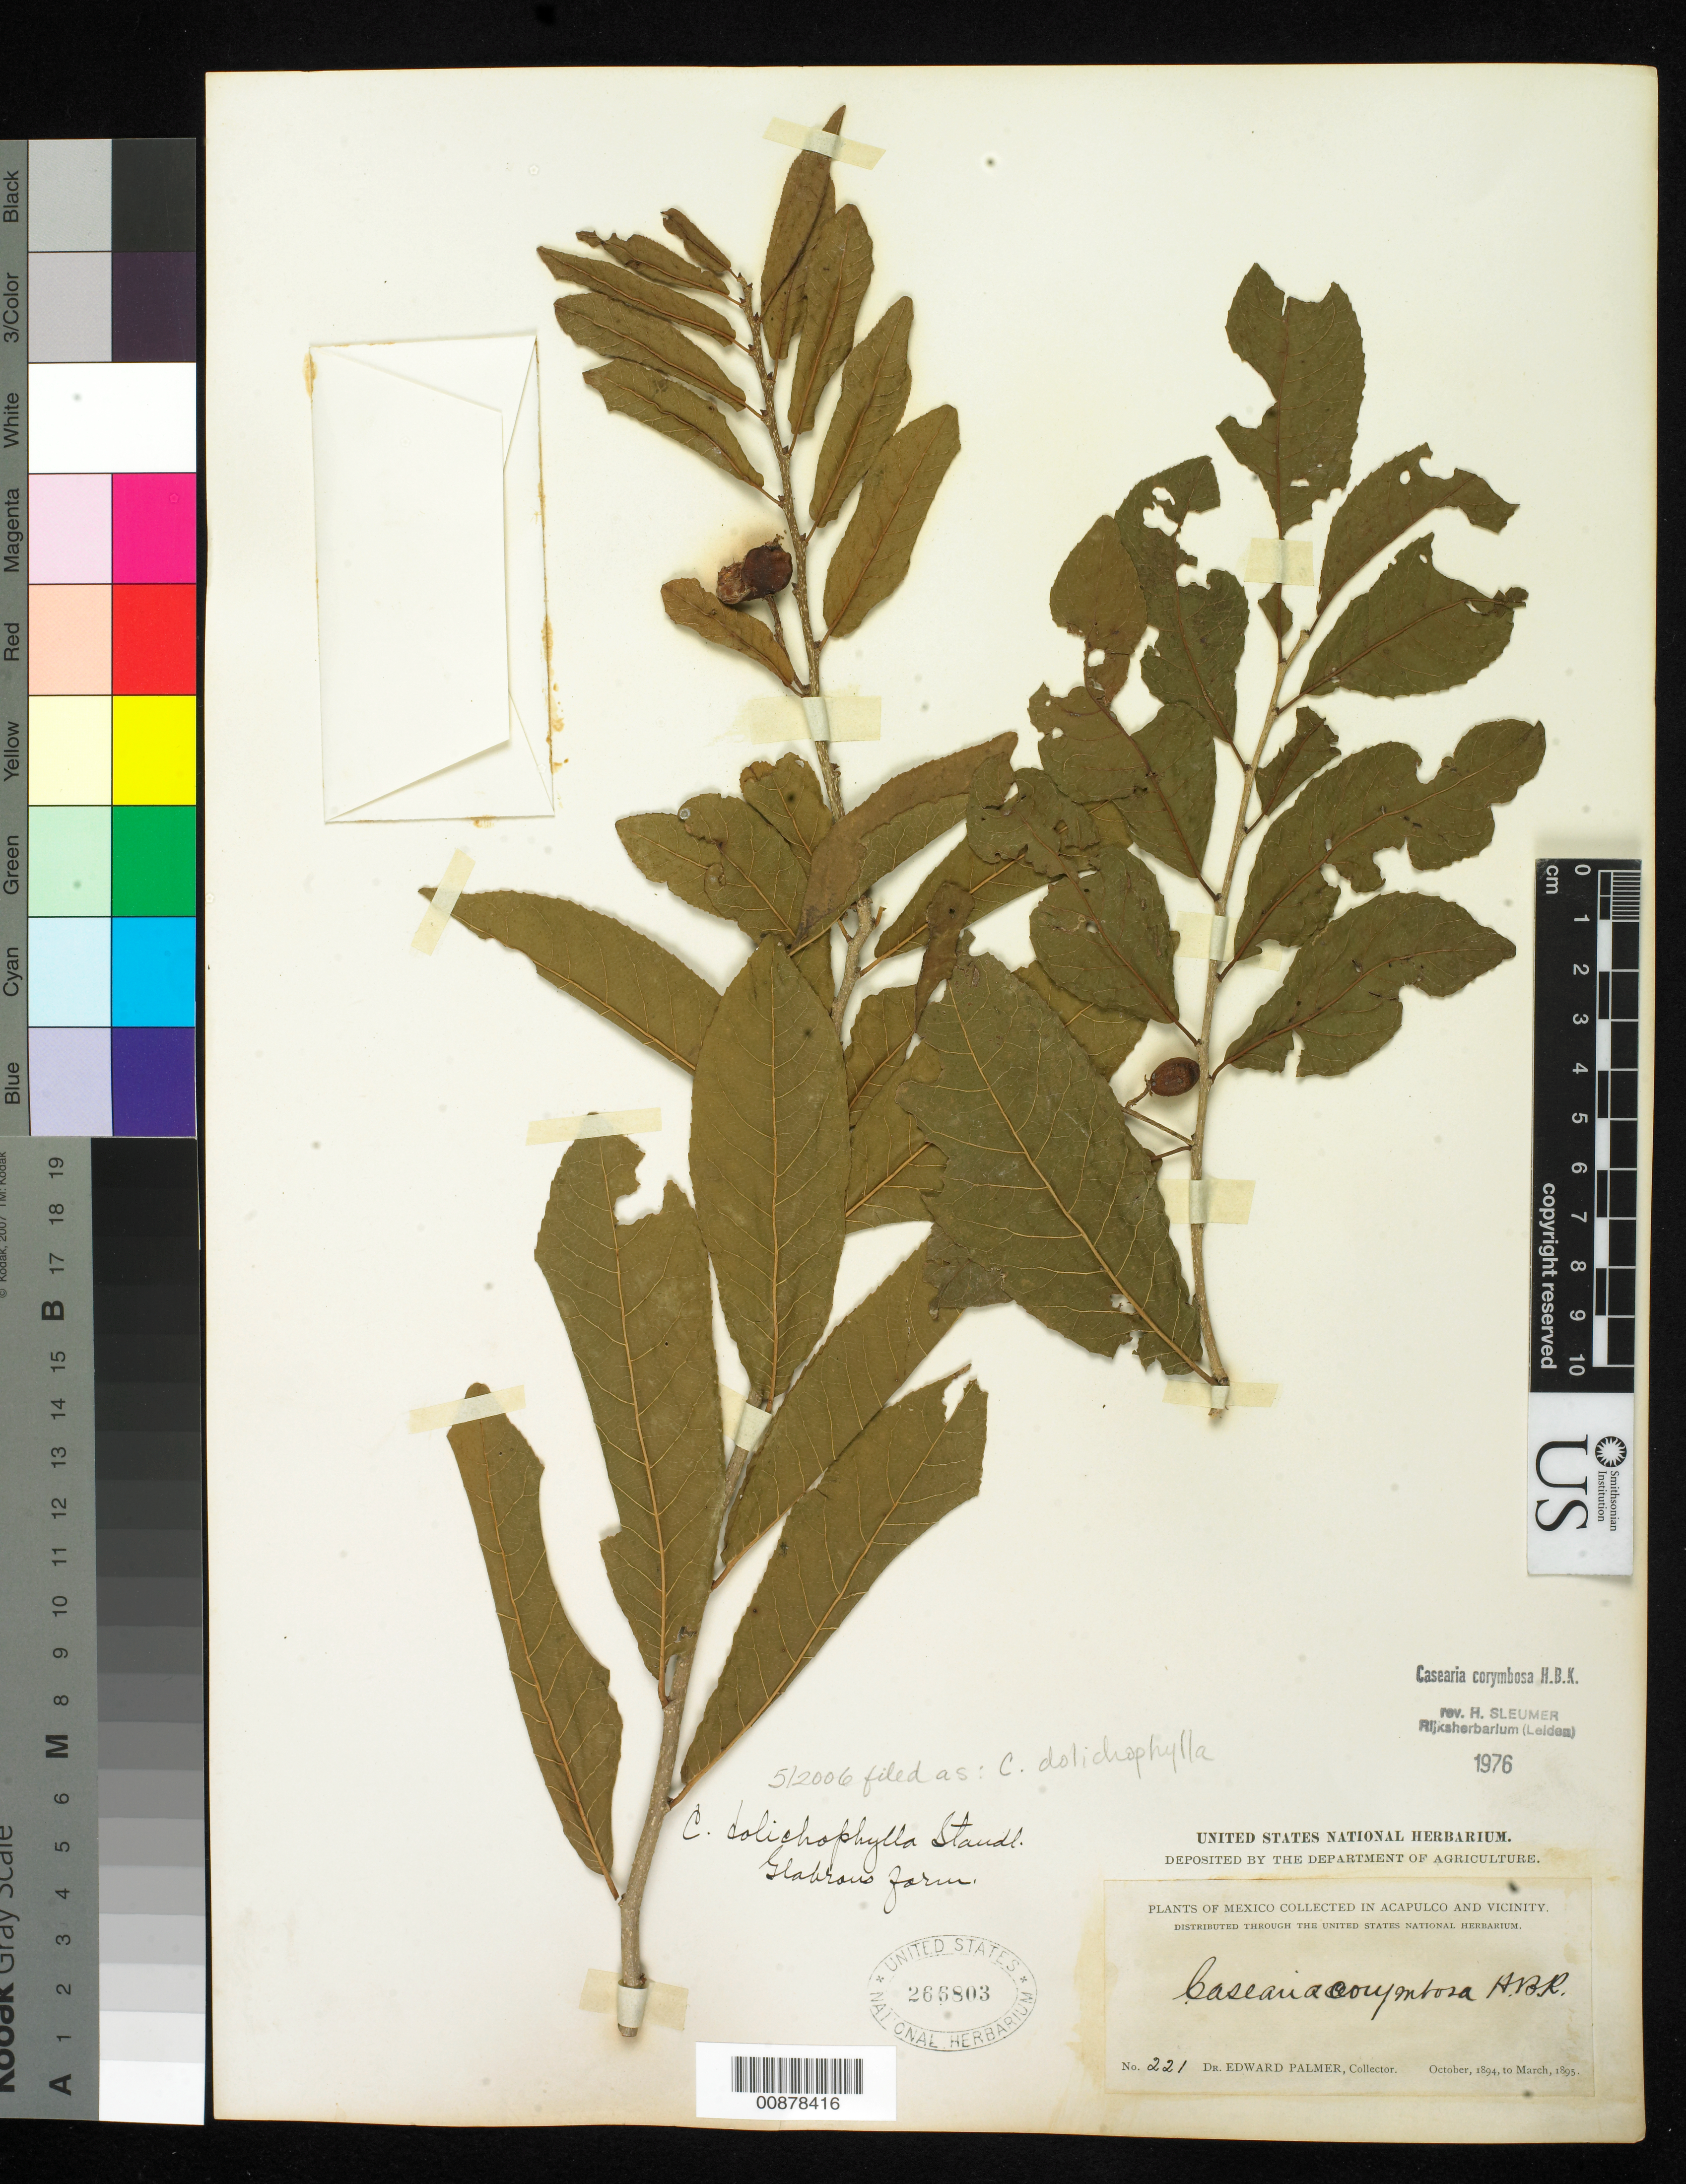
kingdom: Plantae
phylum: Tracheophyta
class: Magnoliopsida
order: Malpighiales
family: Salicaceae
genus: Casearia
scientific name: Casearia dolichophylla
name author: Standl.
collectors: E. Palmer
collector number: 221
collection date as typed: Oct 1894 to -- Mar 1895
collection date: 1894-10/1895-03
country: Mexico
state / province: Guerrero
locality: Acapulco, Guerrero and vicinity.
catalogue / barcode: US 266803